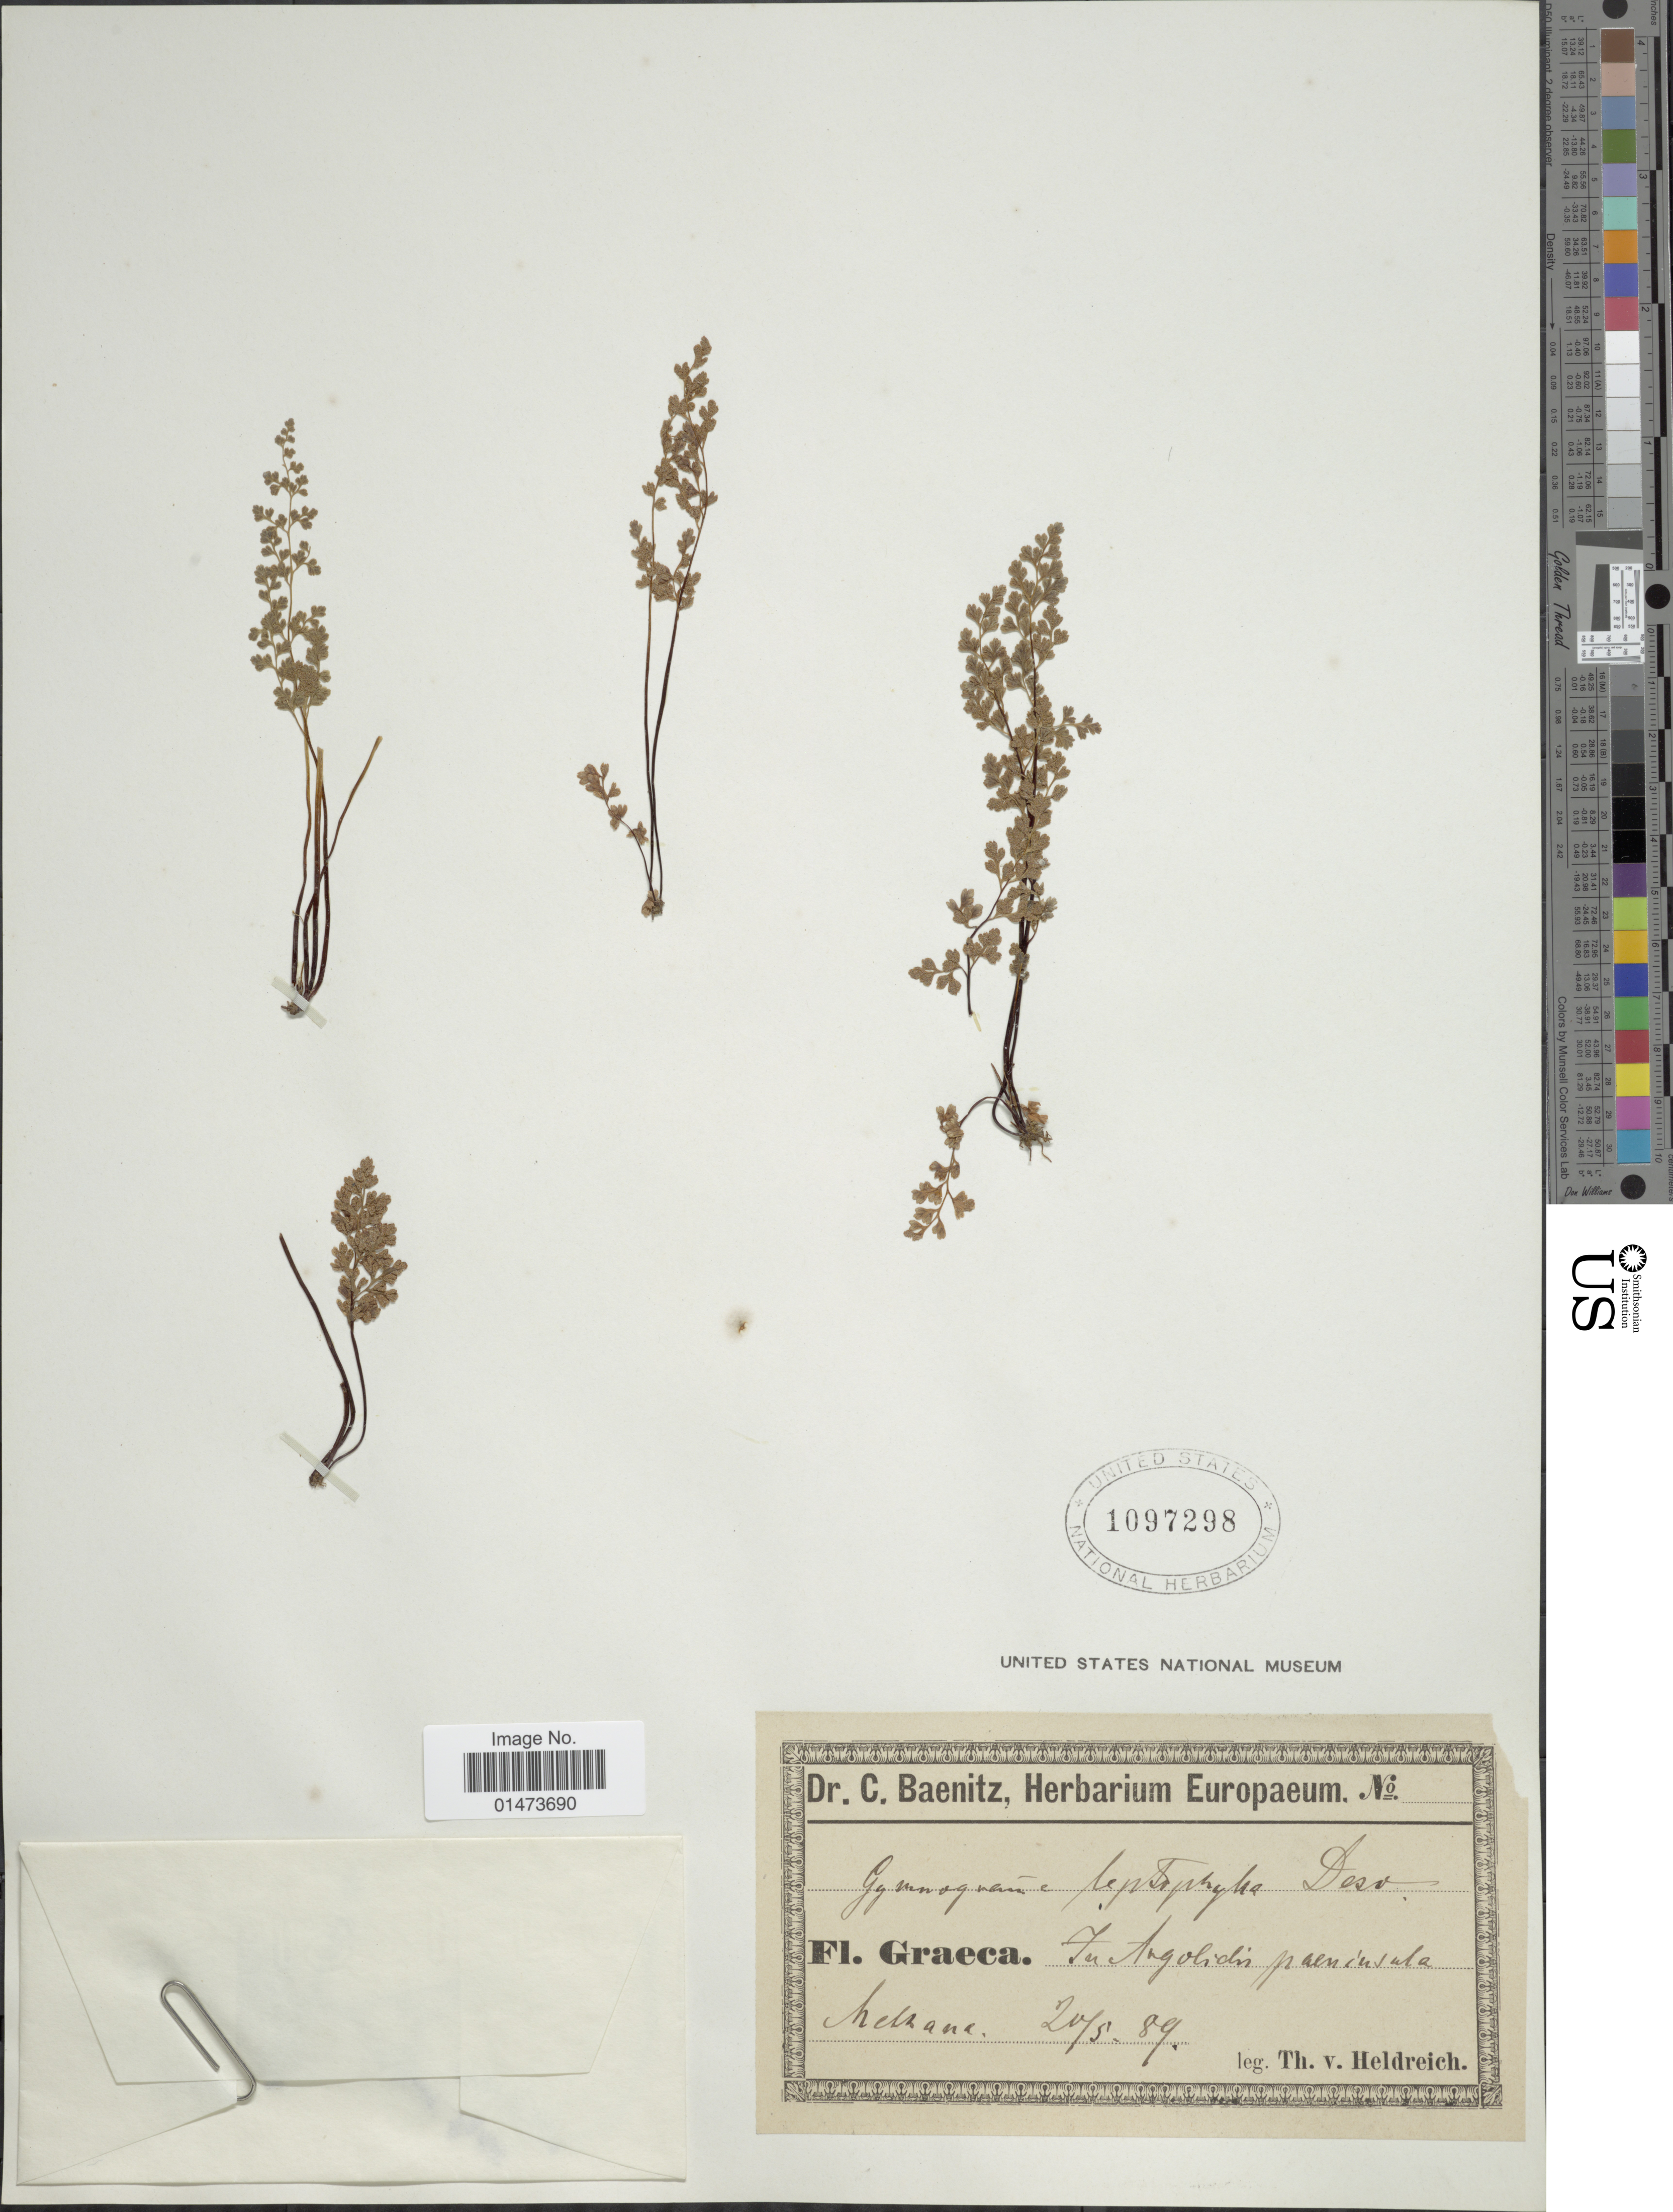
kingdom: Plantae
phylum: Tracheophyta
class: Polypodiopsida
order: Polypodiales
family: Pteridaceae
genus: Anogramma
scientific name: Anogramma leptophylla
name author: (L.) Link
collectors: T. H. von Heldreich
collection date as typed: Transcribed d/m/y: 20/5/89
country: Greece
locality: Fl. Graeca. In Argolidis paeninsula Methana.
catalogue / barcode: US 1097298